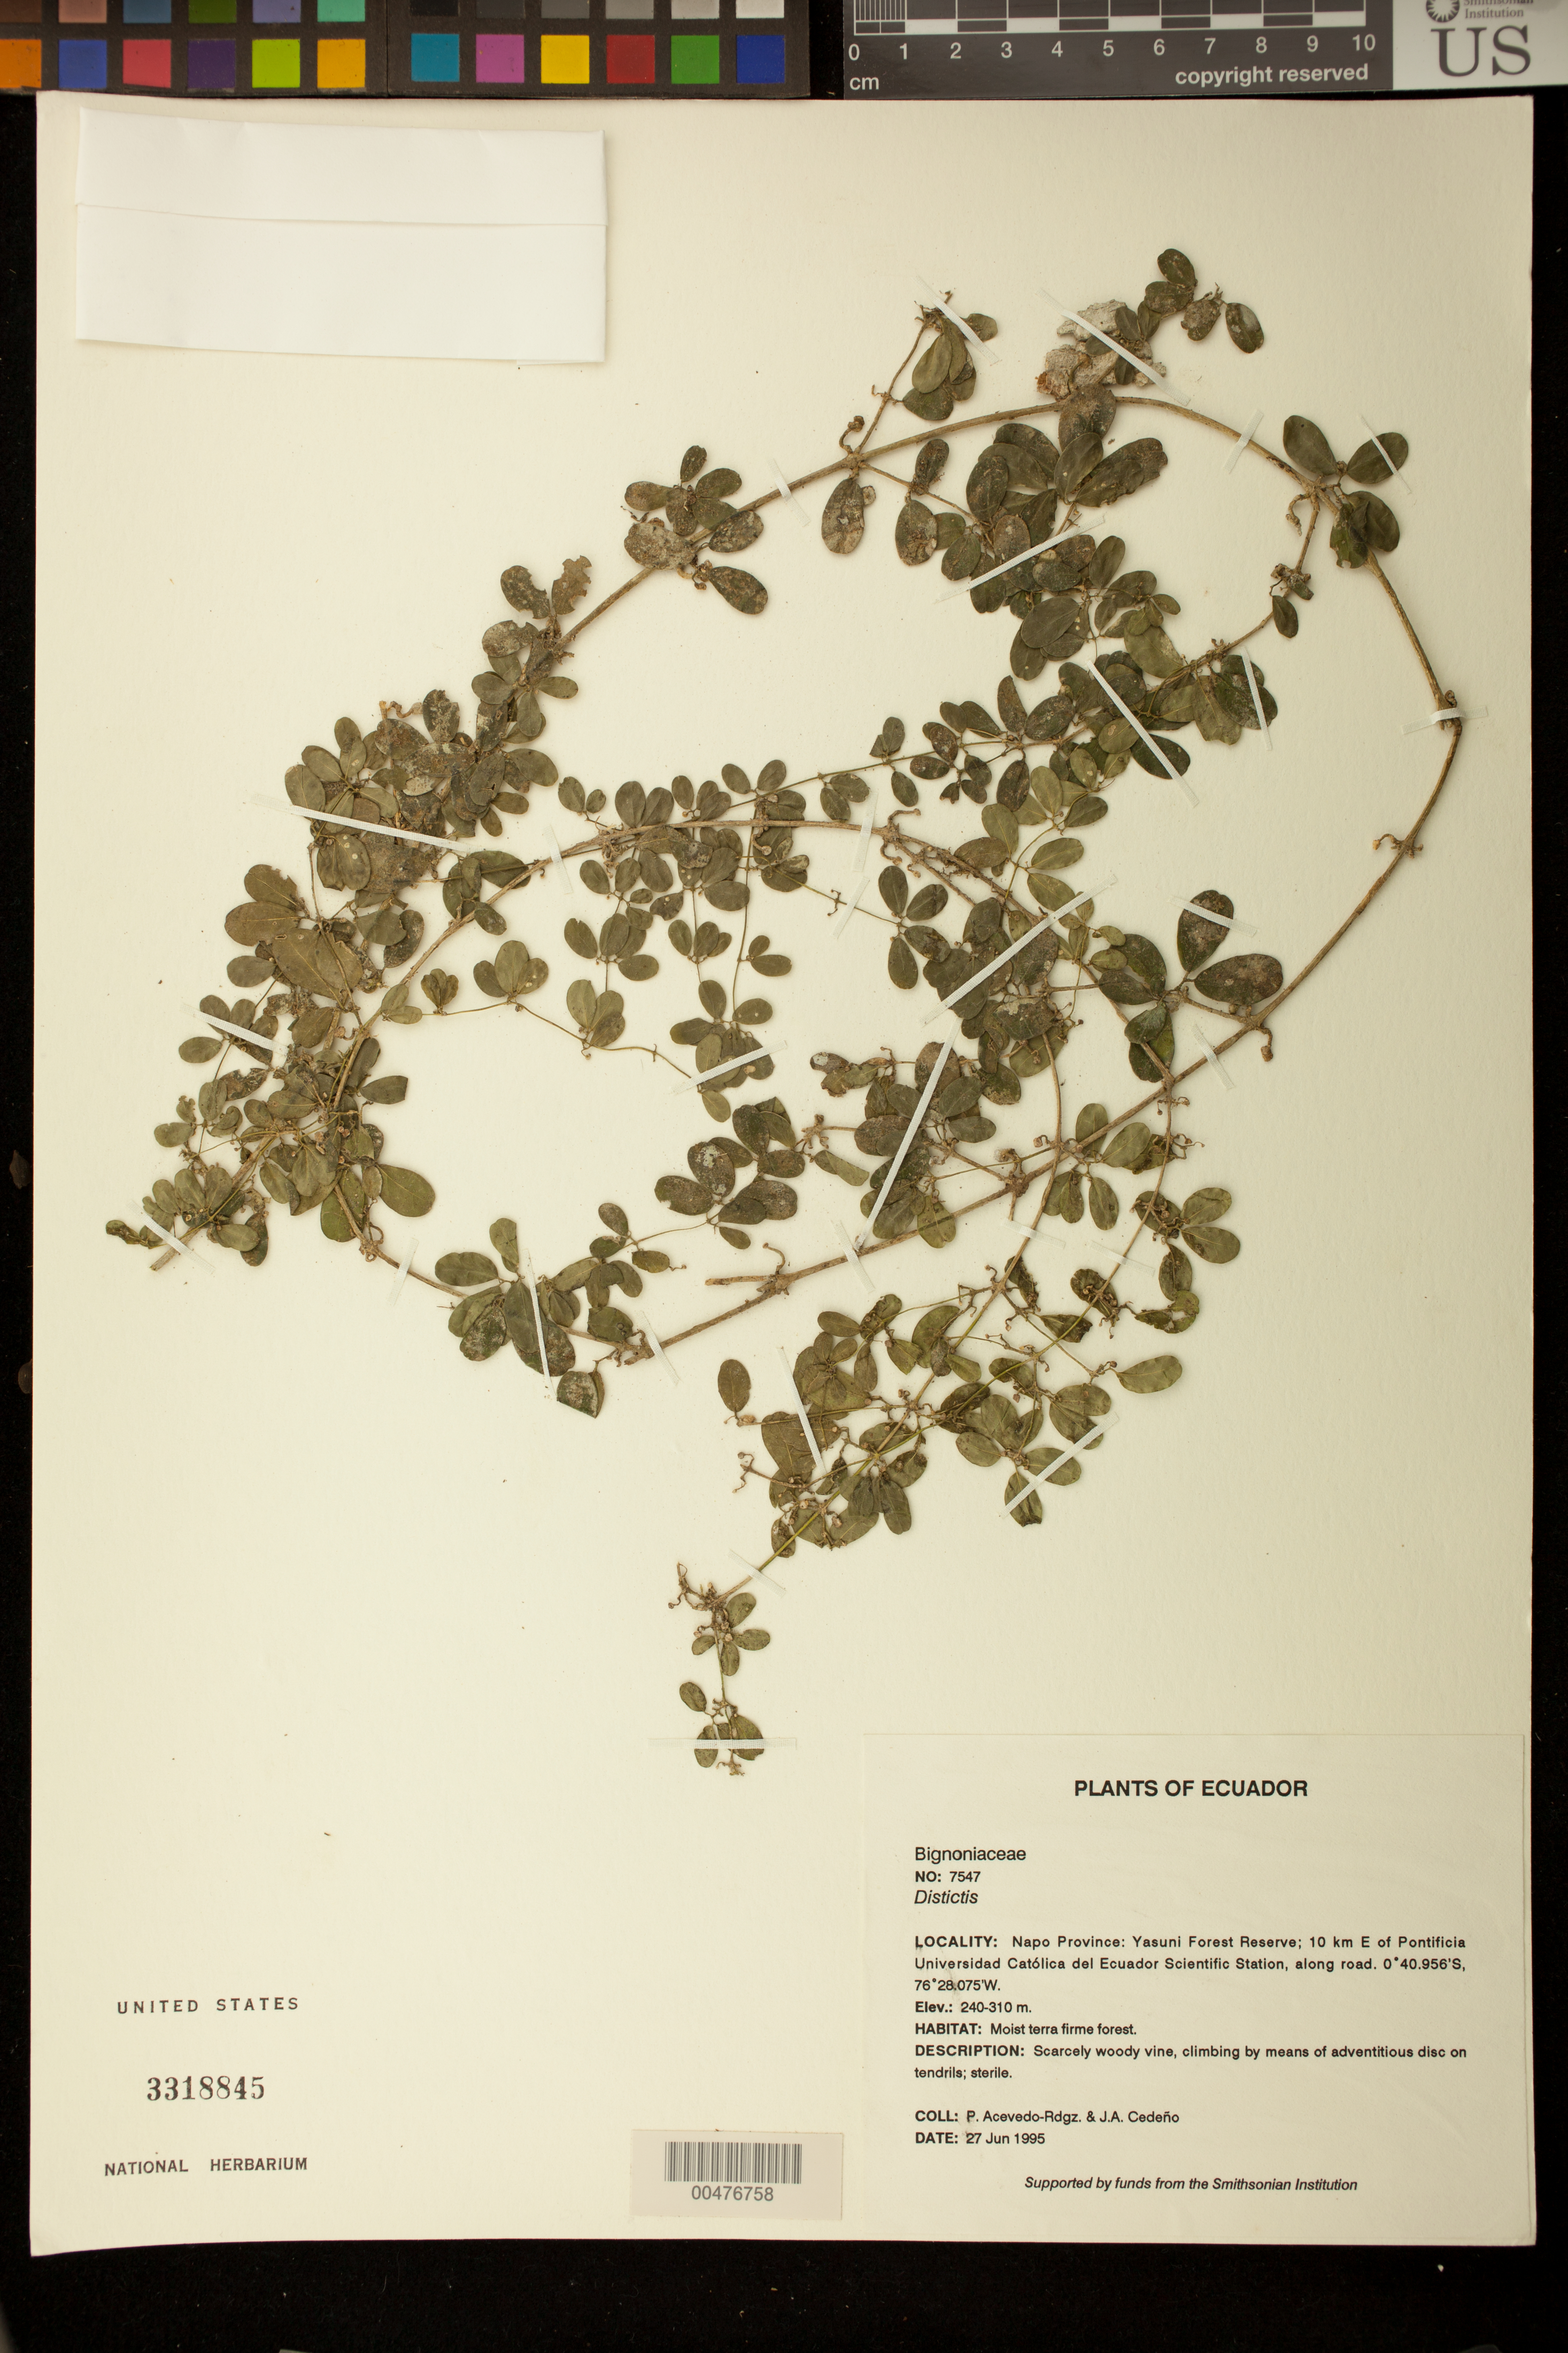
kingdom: Plantae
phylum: Tracheophyta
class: Magnoliopsida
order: Lamiales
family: Bignoniaceae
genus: Mansoa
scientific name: Mansoa parvifolia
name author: (A.H. Gentry) A.H. Gentry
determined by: Strong, M. T., (US), Smithsonian Institution - National Museum of Natural History (UNITED STATES)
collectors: P. Acevedo-Rodr. & J. A. Cedeño M.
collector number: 7547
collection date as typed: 27 Jun 1995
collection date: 1995-06-27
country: Ecuador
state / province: Napo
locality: Napo Province: Yasuni Forest Reserve; 10 km E of Pontificia Universidad Católica del Ecuador Scientific Station along road.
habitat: Moist terra firme forest.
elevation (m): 240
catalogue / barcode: US 3318845